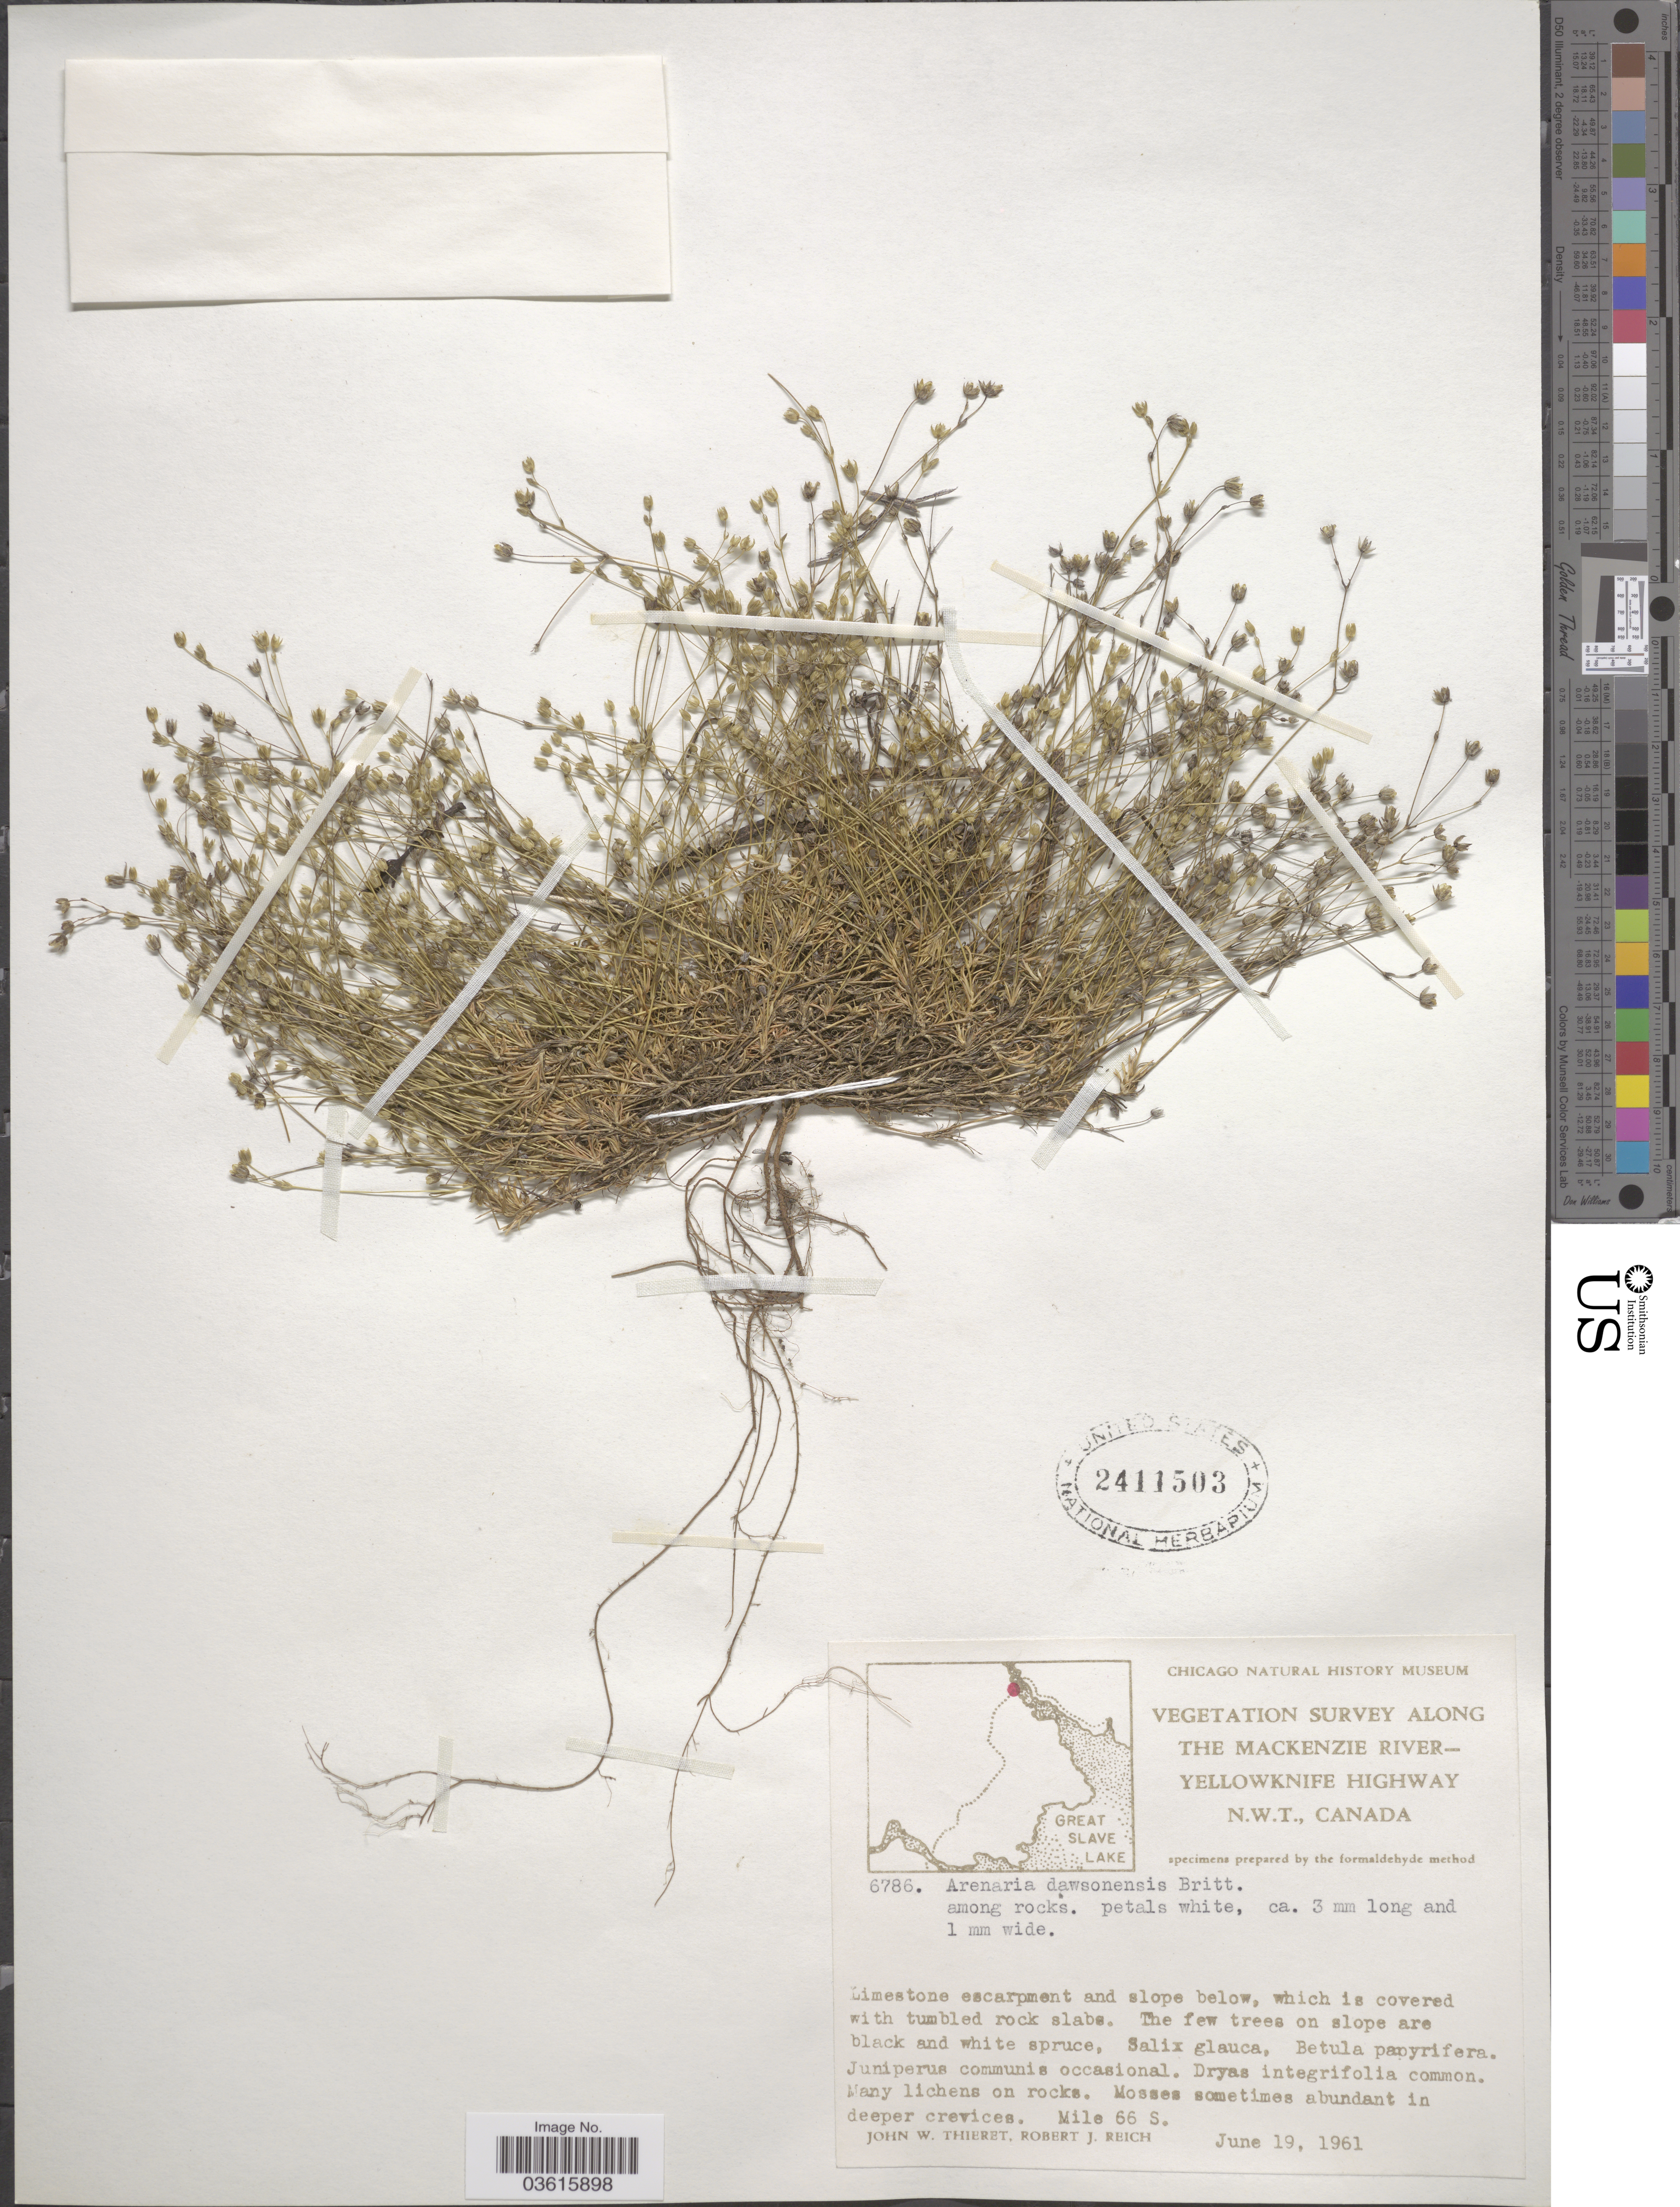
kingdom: Plantae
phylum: Tracheophyta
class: Magnoliopsida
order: Caryophyllales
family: Caryophyllaceae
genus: Minuartia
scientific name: Minuartia dawsonensis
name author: (Britton) House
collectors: J. W. Thieret & R. Reich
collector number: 6786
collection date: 1961-06-19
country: Canada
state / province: Northwest Territories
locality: Vegetation Survey along The Mackenzie River - Yellowknife Highway. Mile 66 S.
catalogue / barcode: US 2411503